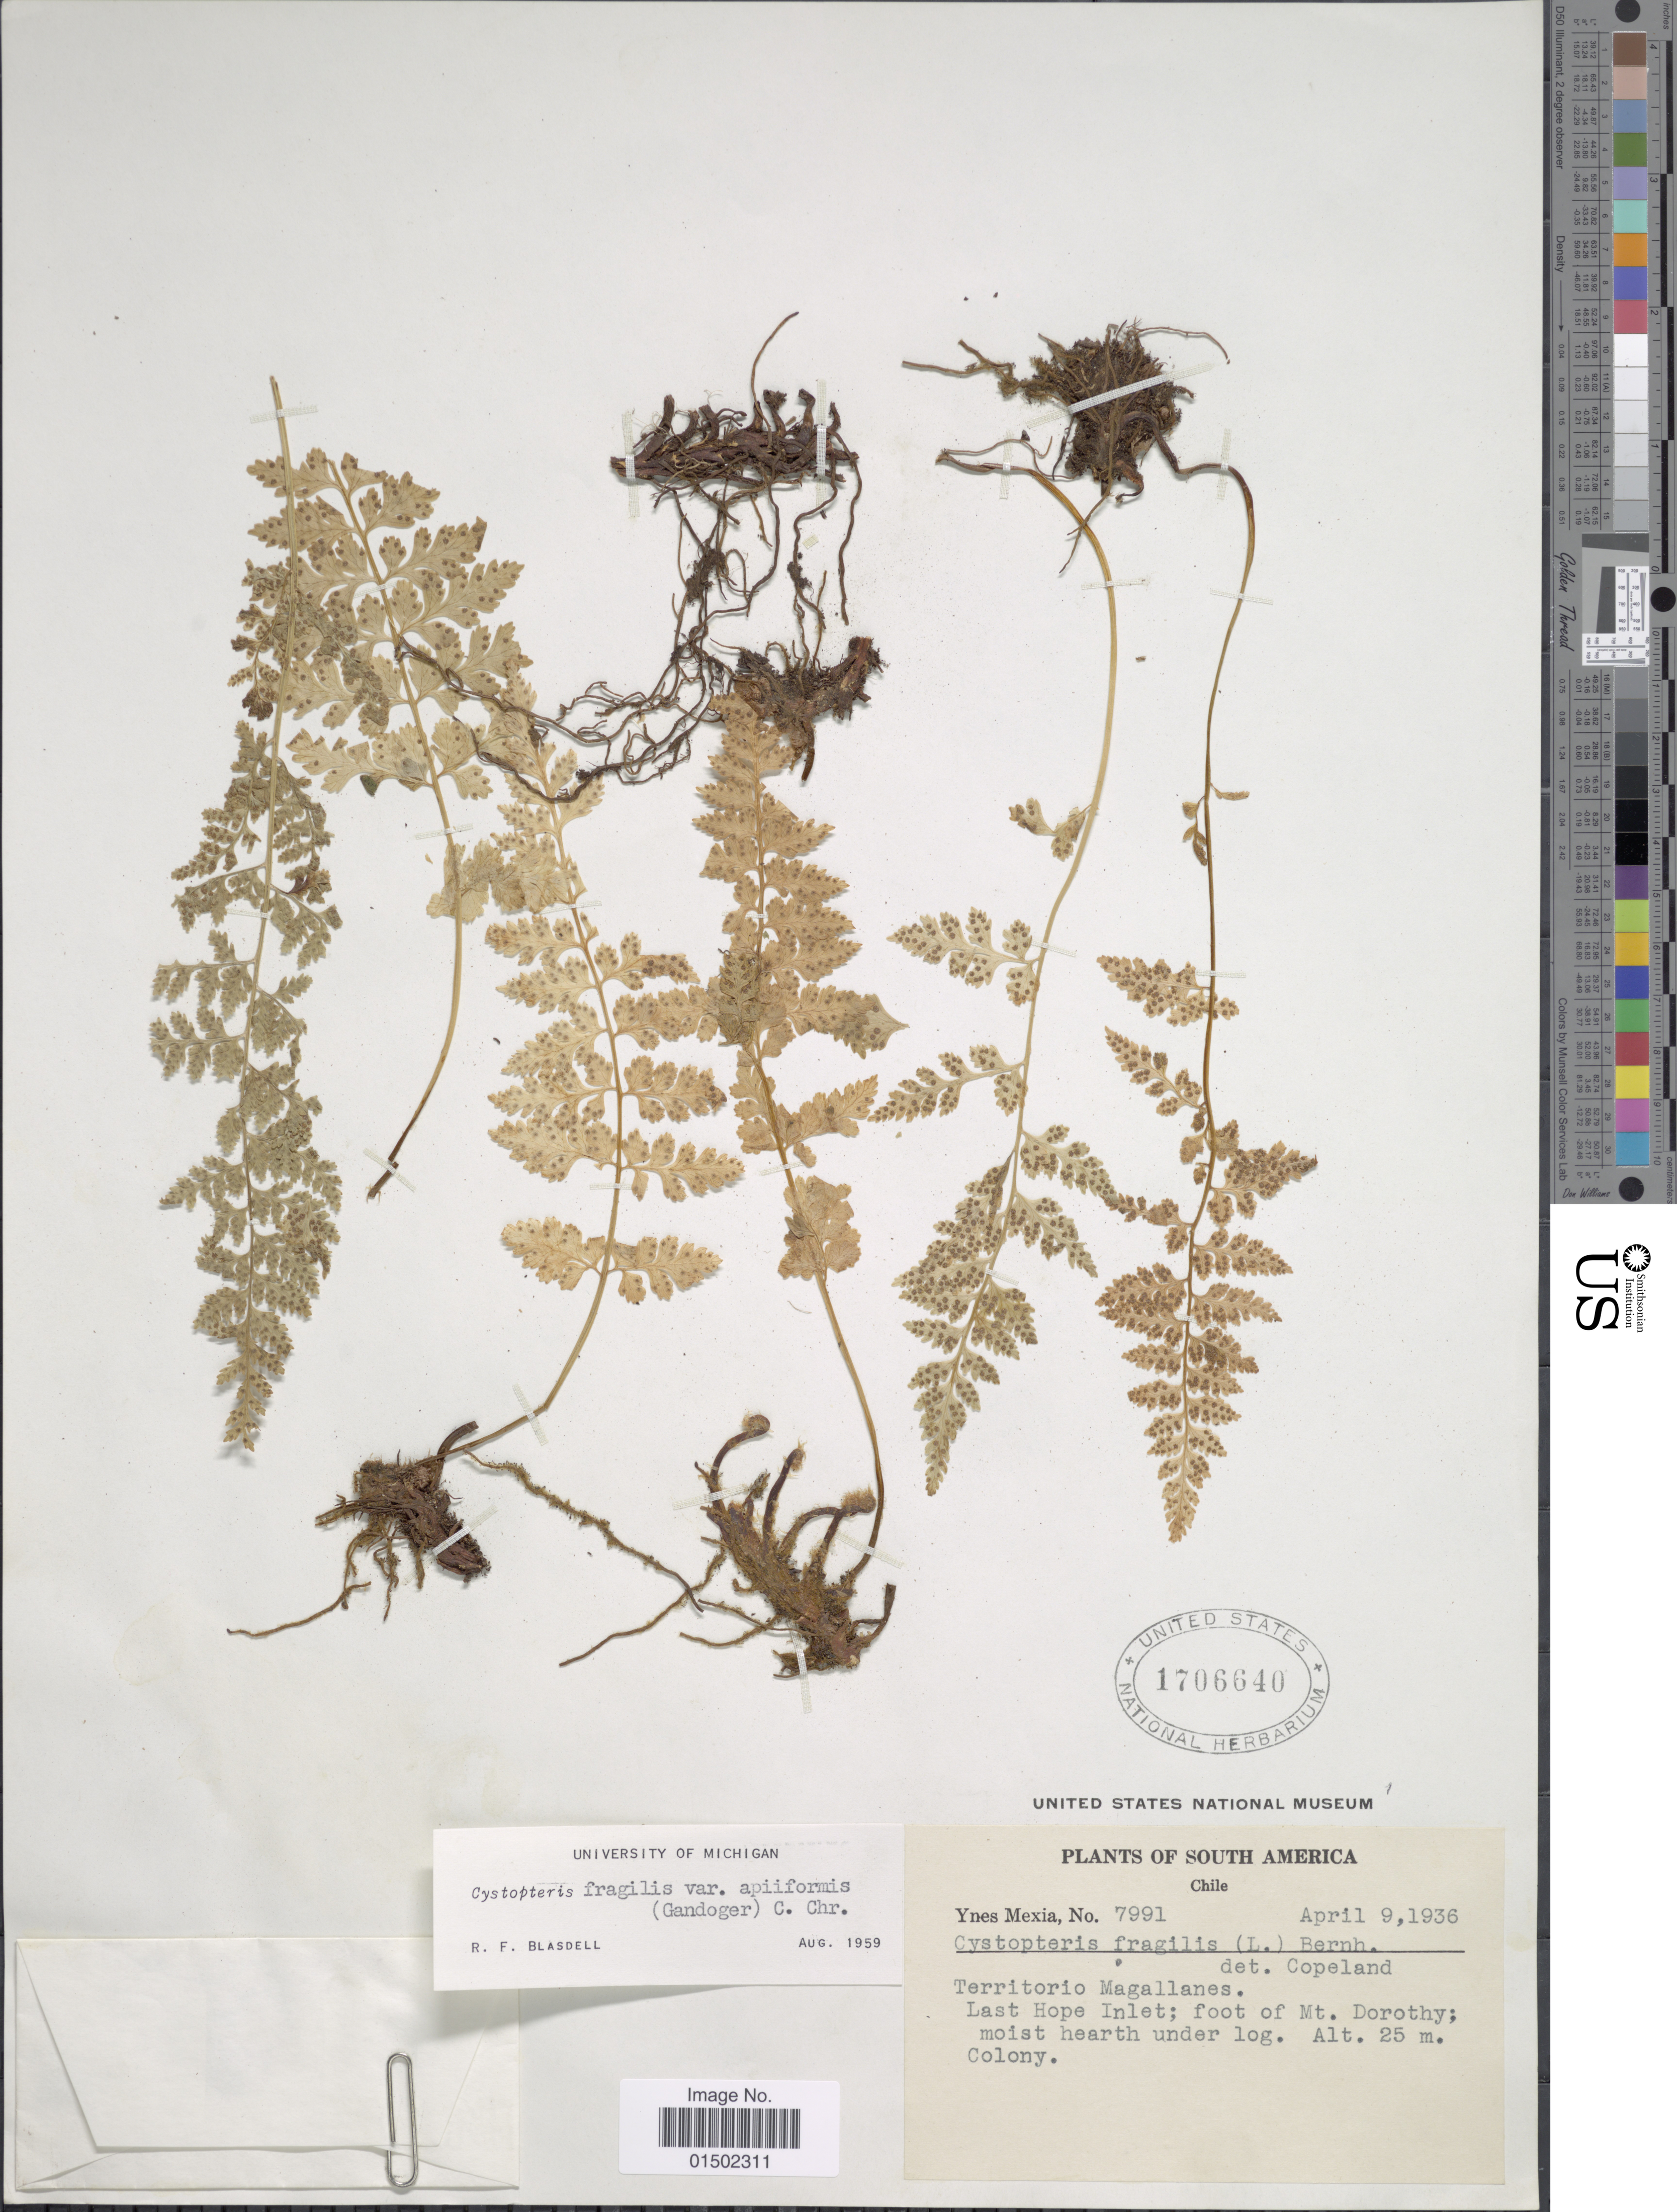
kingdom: Plantae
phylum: Tracheophyta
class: Polypodiopsida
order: Polypodiales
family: Cystopteridaceae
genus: Cystopteris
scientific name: Cystopteris fragilis var. apiiformis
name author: (Gand.) C. Chr.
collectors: Y. Mexia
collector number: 7991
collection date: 1936-04-09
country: Chile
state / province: Magallanes y de la Antártica Chilena (XII)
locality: Territorio Magallanes. Last Hope Inlet; foor of Mt. Dorothy; moist heart under log. Colony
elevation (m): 25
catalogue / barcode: US 1706640